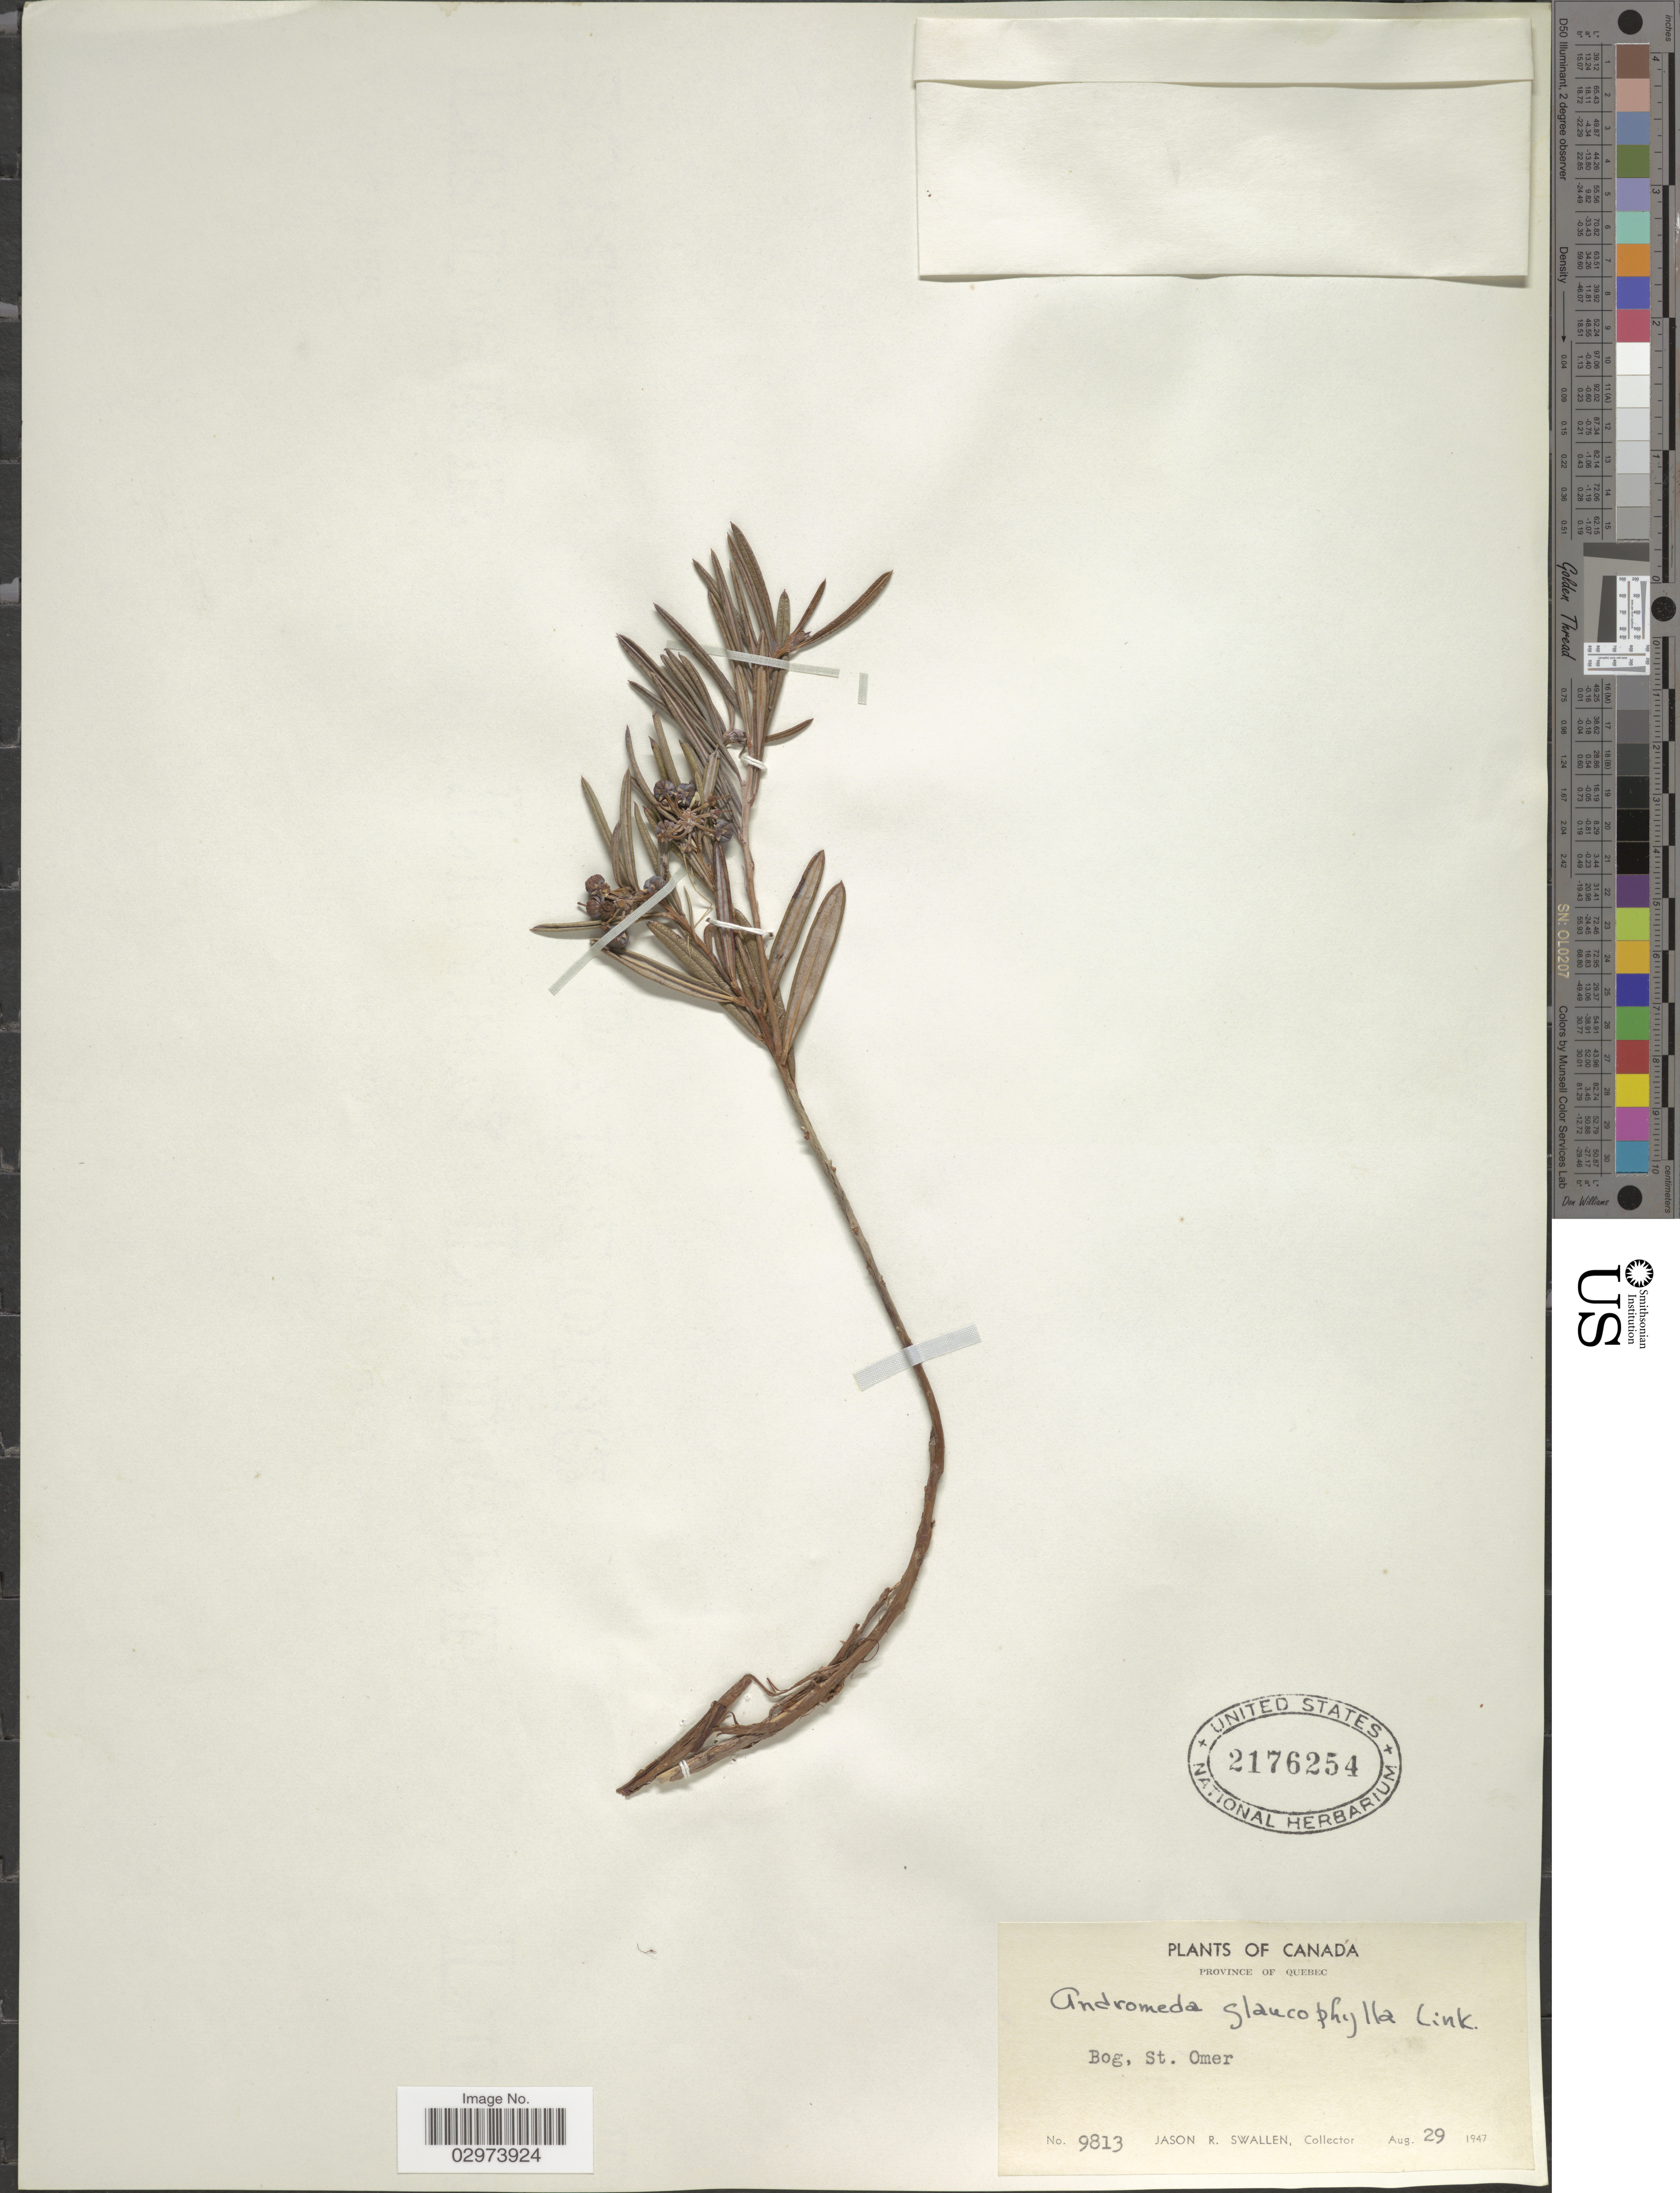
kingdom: Plantae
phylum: Tracheophyta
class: Magnoliopsida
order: Ericales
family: Ericaceae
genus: Andromeda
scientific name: Andromeda polifolia var. latifolia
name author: Aiton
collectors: J. R. Swallen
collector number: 9813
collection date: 1947-08-29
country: Canada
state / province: Quebec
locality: Province of Quebec. Bog, St. Omer.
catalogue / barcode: US 2176254